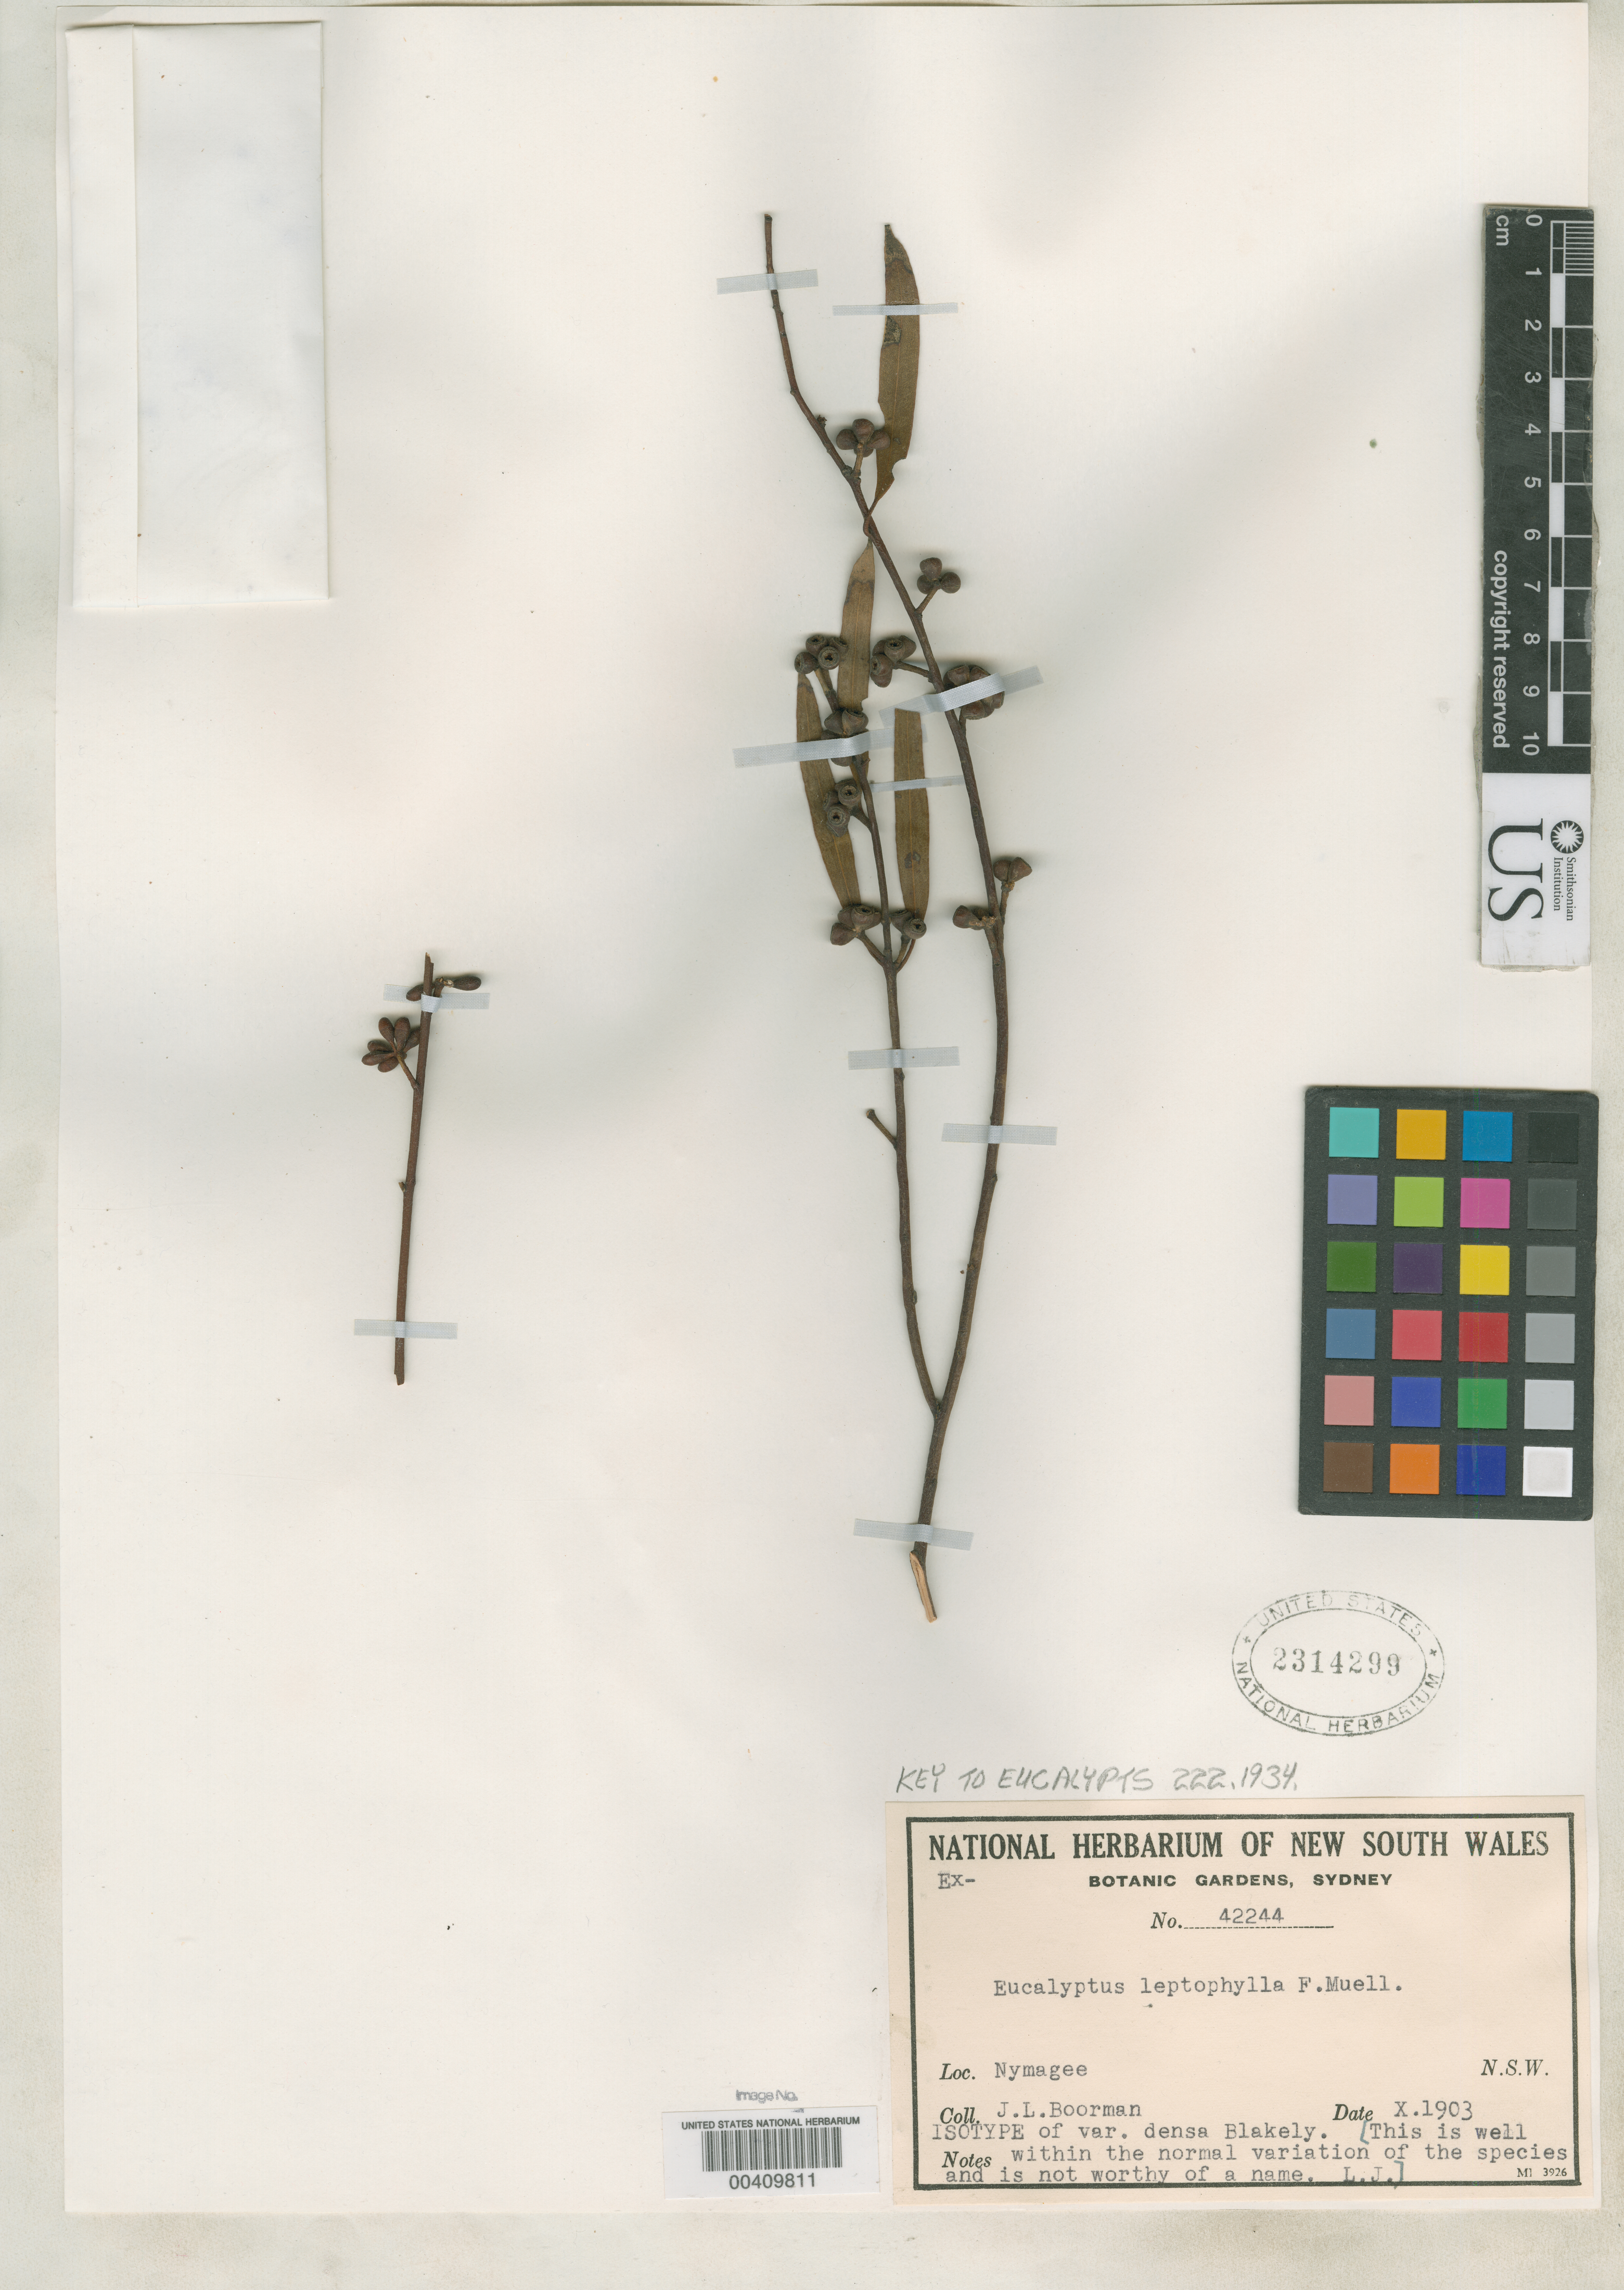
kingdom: Plantae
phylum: Tracheophyta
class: Magnoliopsida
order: Myrtales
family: Myrtaceae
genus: Eucalyptus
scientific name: Eucalyptus leptophylla var. densa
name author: Blakely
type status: Isotype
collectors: J. Boorman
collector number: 42244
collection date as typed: Oct 1903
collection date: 1903-10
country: Australia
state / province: New South Wales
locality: Nymagee.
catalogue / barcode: US 2314299